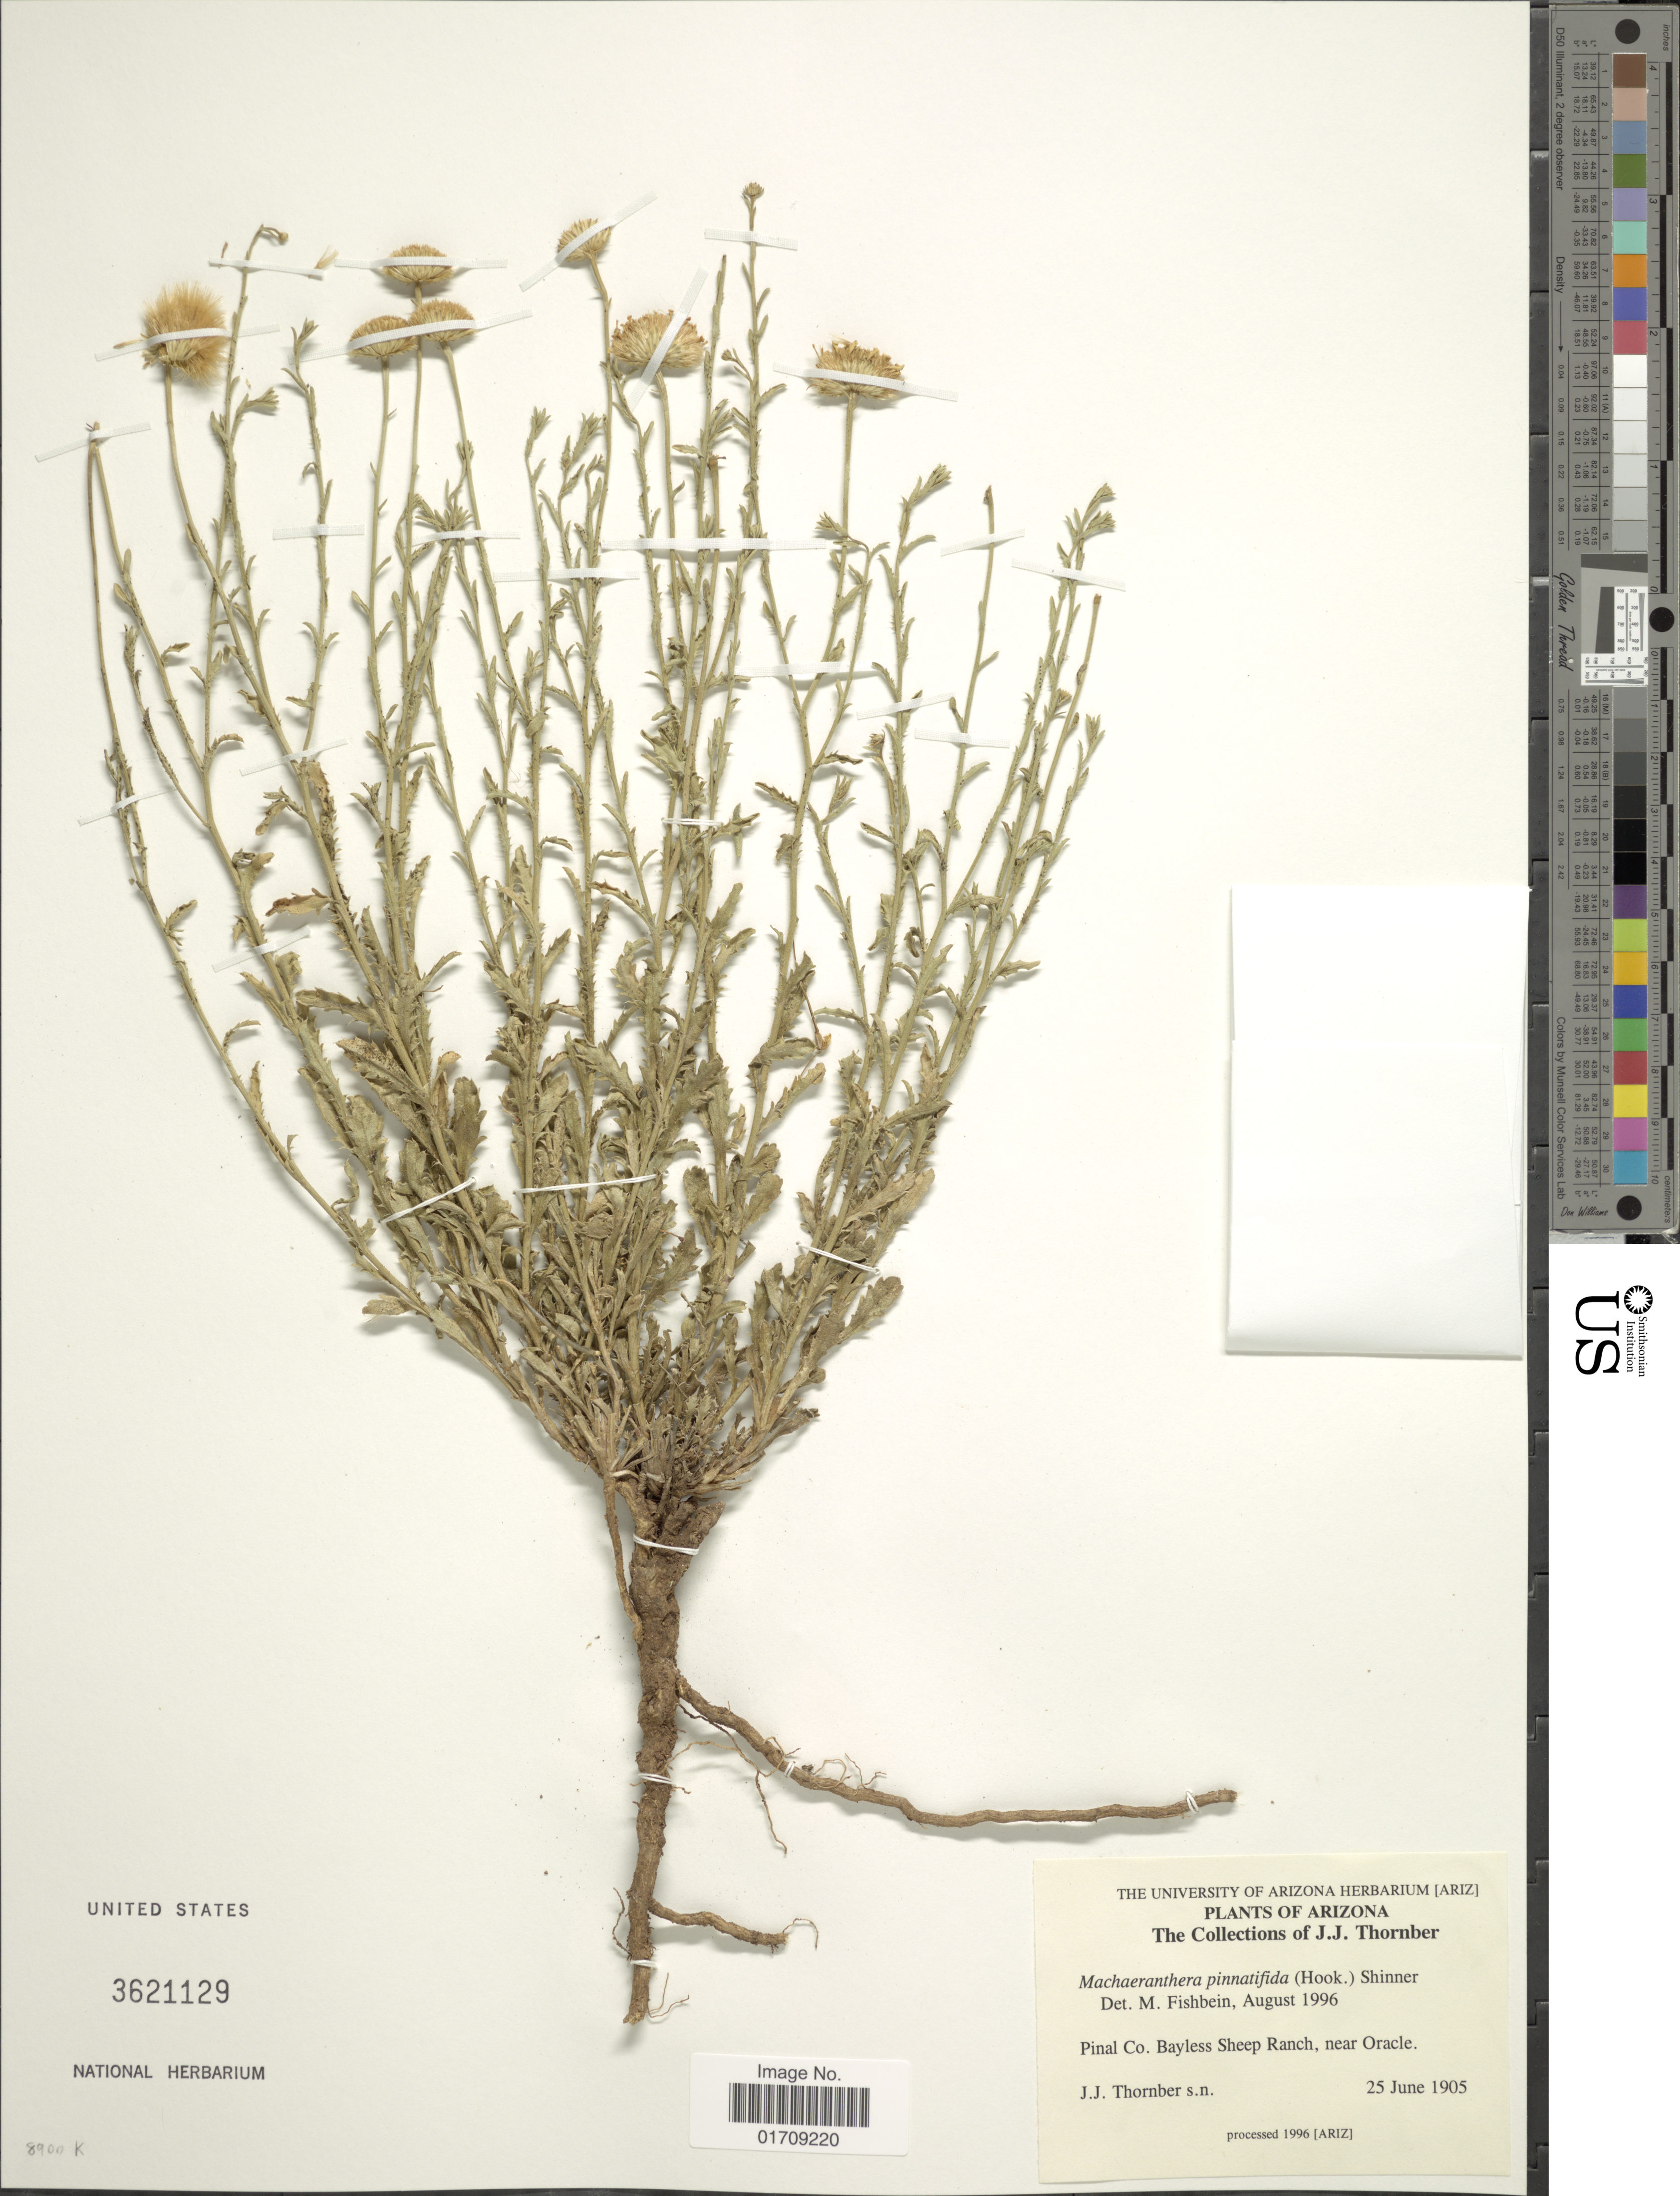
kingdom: Plantae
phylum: Tracheophyta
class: Magnoliopsida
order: Asterales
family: Asteraceae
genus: Machaeranthera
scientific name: Machaeranthera pinnatifida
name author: (Hook.) Shinners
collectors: J. Thornber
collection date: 1905-06-25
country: United States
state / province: Arizona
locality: Pinal Co., Bayless Sheep Ranch, near Oracle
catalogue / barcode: US 3621129